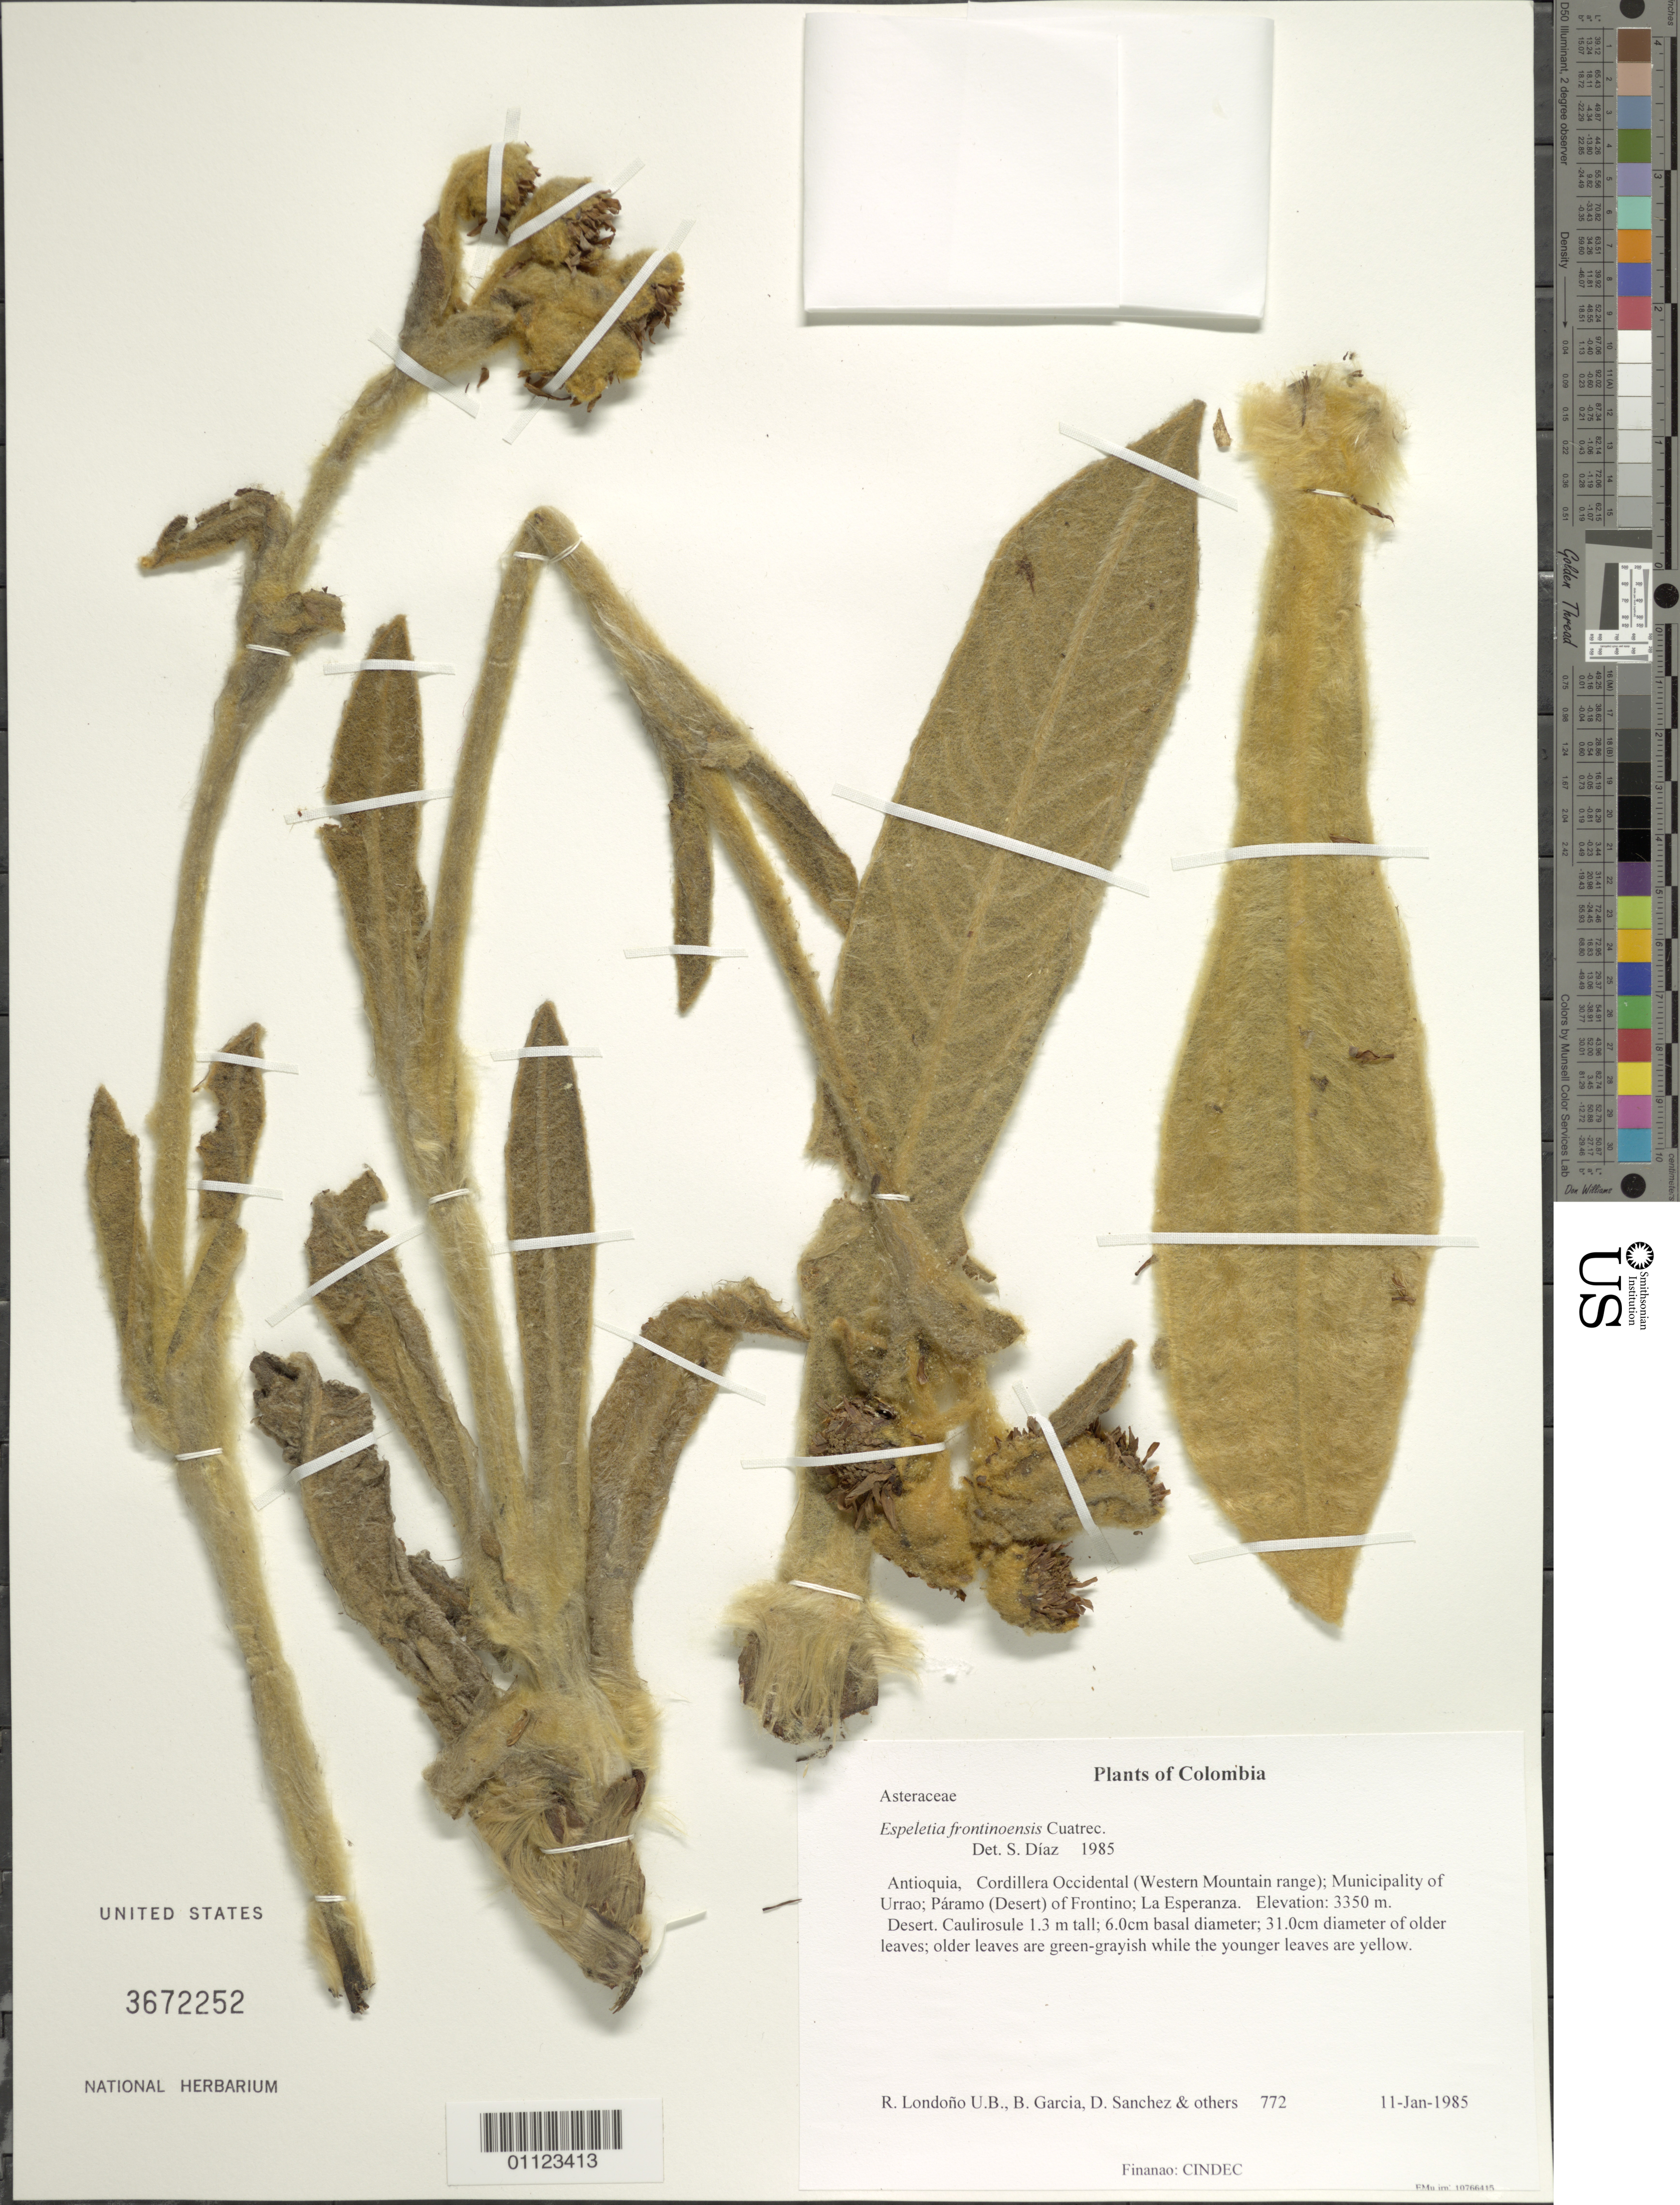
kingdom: Plantae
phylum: Tracheophyta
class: Magnoliopsida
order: Asterales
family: Asteraceae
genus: Espeletia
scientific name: Espeletia frontinoensis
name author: Cuatrec.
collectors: R. Londono U.B. et al.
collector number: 772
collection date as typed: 11-Jan-85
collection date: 1985-01-11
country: Colombia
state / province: Antioquia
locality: Cordillera Occidental (Western Mountain range); Municipality of Urrao; Páramo (Desert) of Frontino; La Esperanza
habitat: Paramo.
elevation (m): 3350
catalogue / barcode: US 3672252